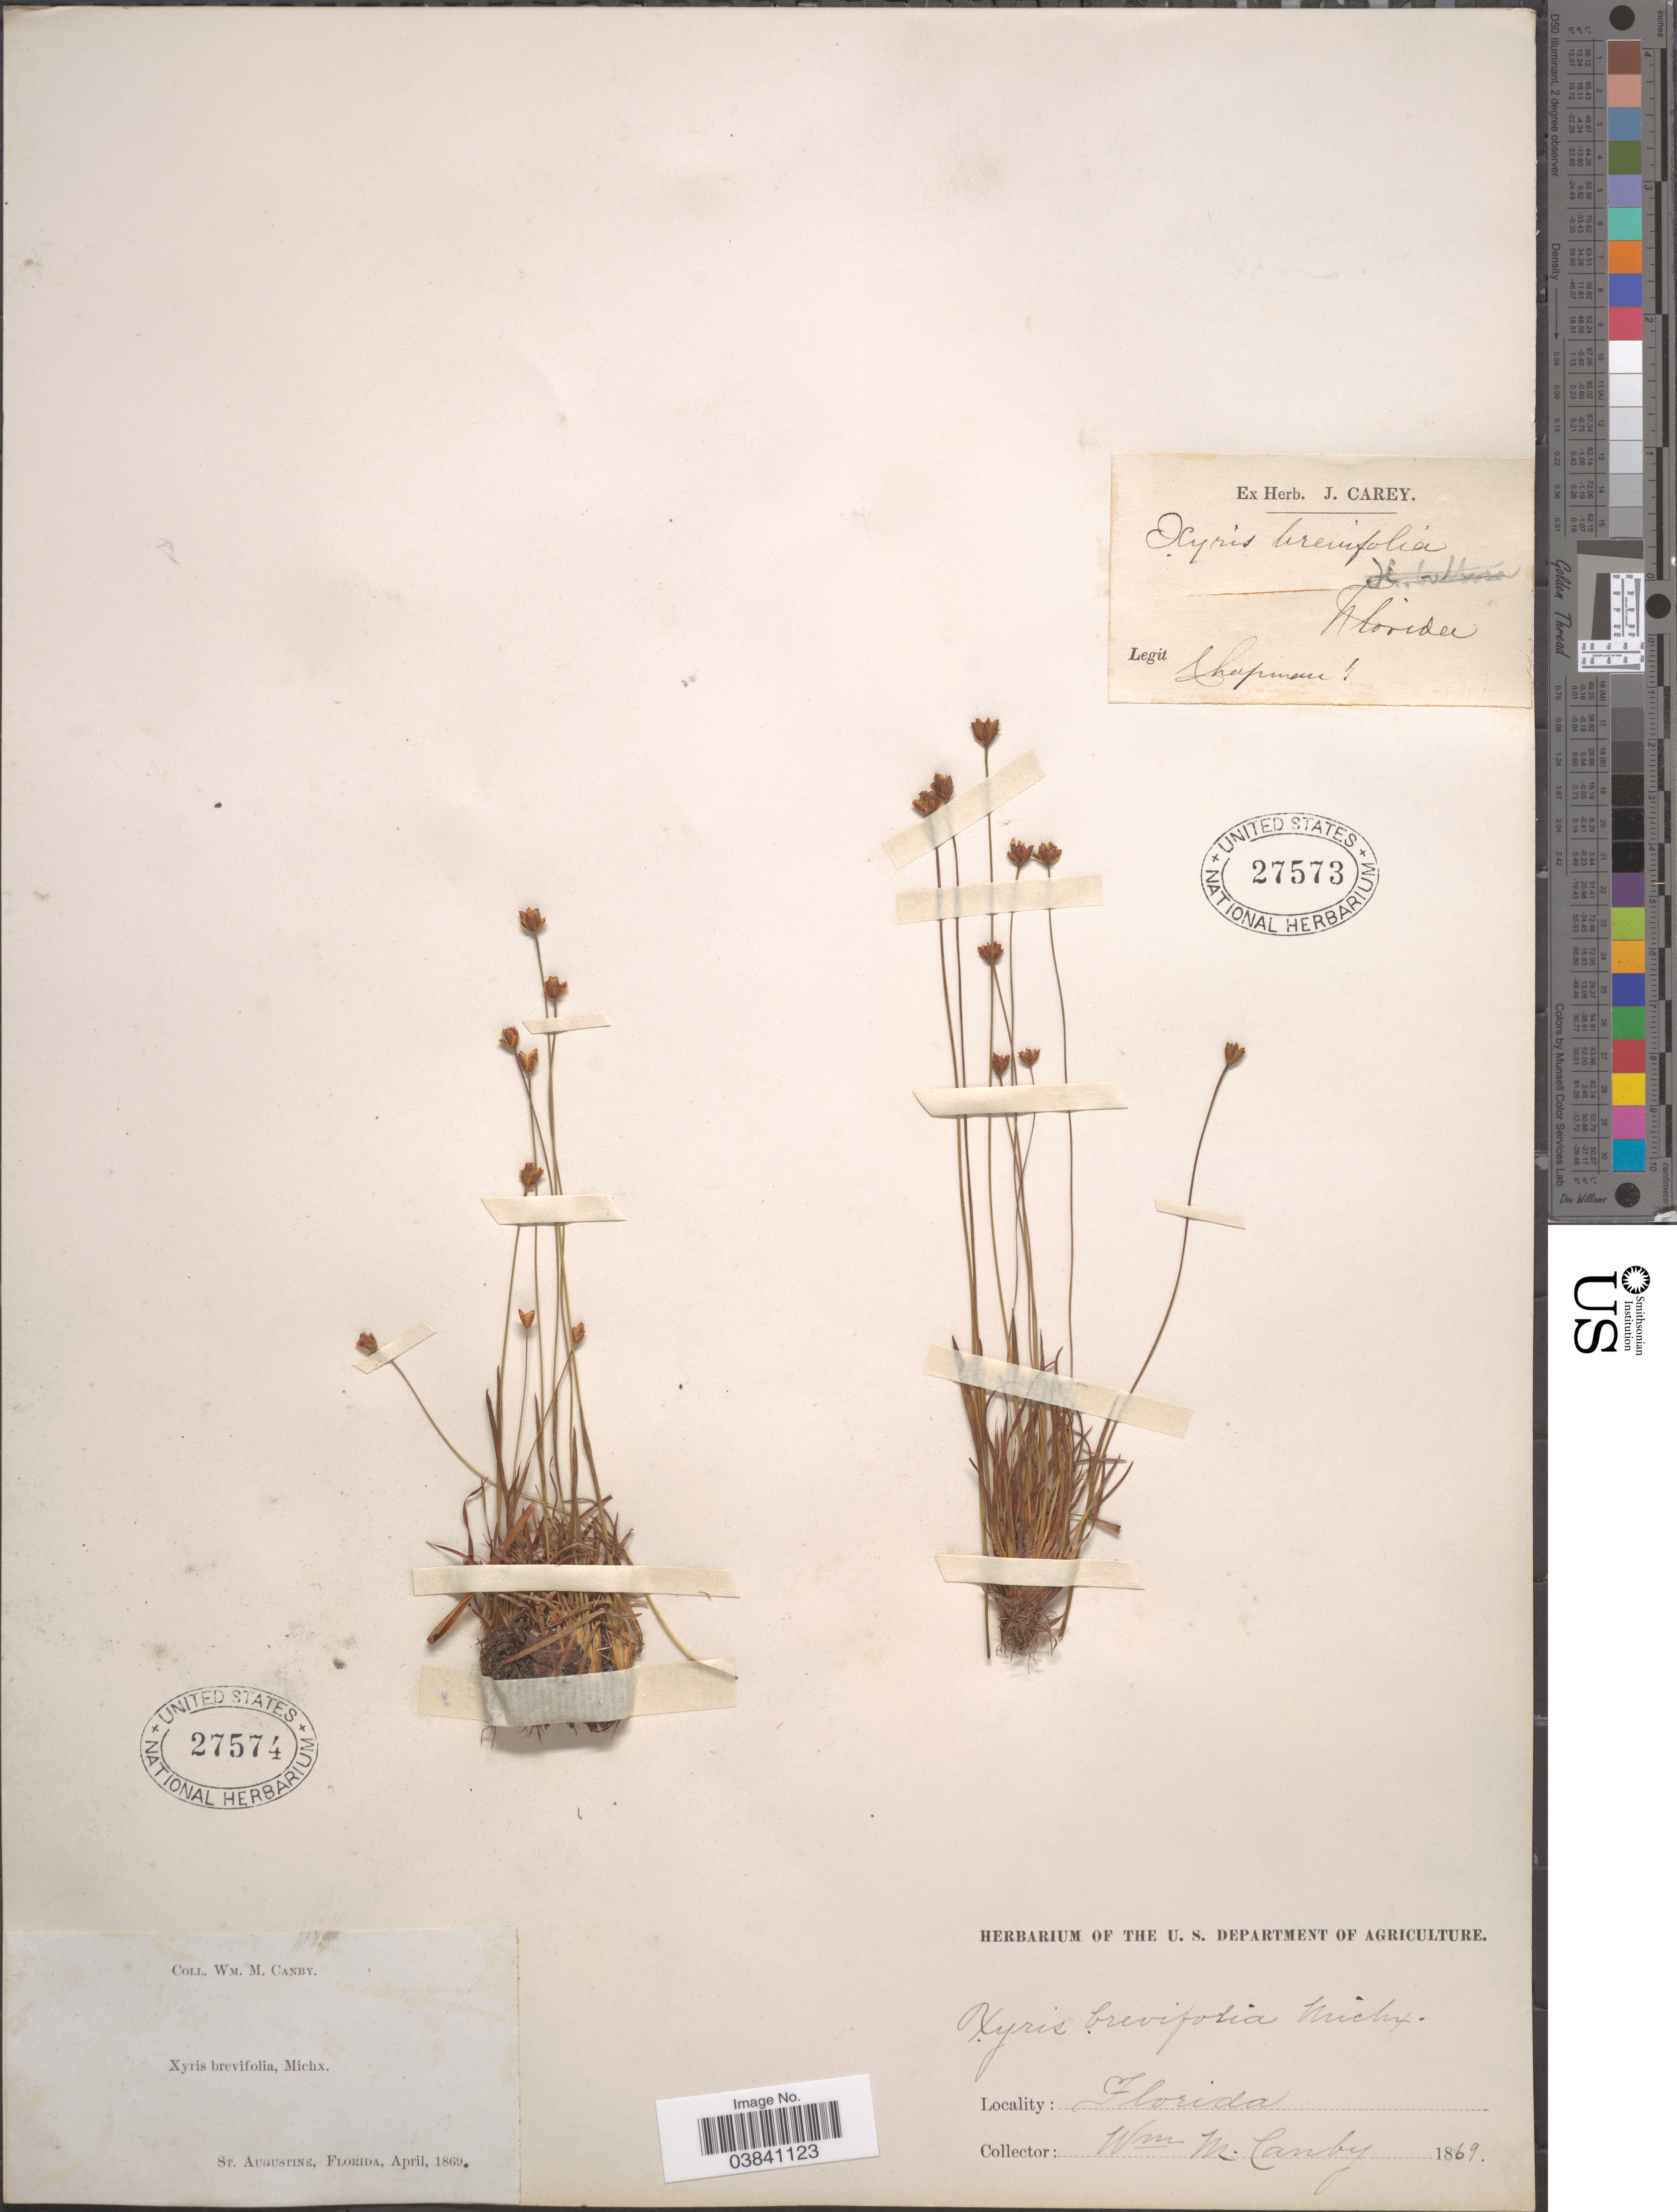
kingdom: Plantae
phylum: Tracheophyta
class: Liliopsida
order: Poales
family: Xyridaceae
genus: Xyris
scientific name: Xyris brevifolia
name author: Michx.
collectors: W. M. Canby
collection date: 1869-04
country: United States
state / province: Florida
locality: St. Augustine.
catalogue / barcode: US 27574-2